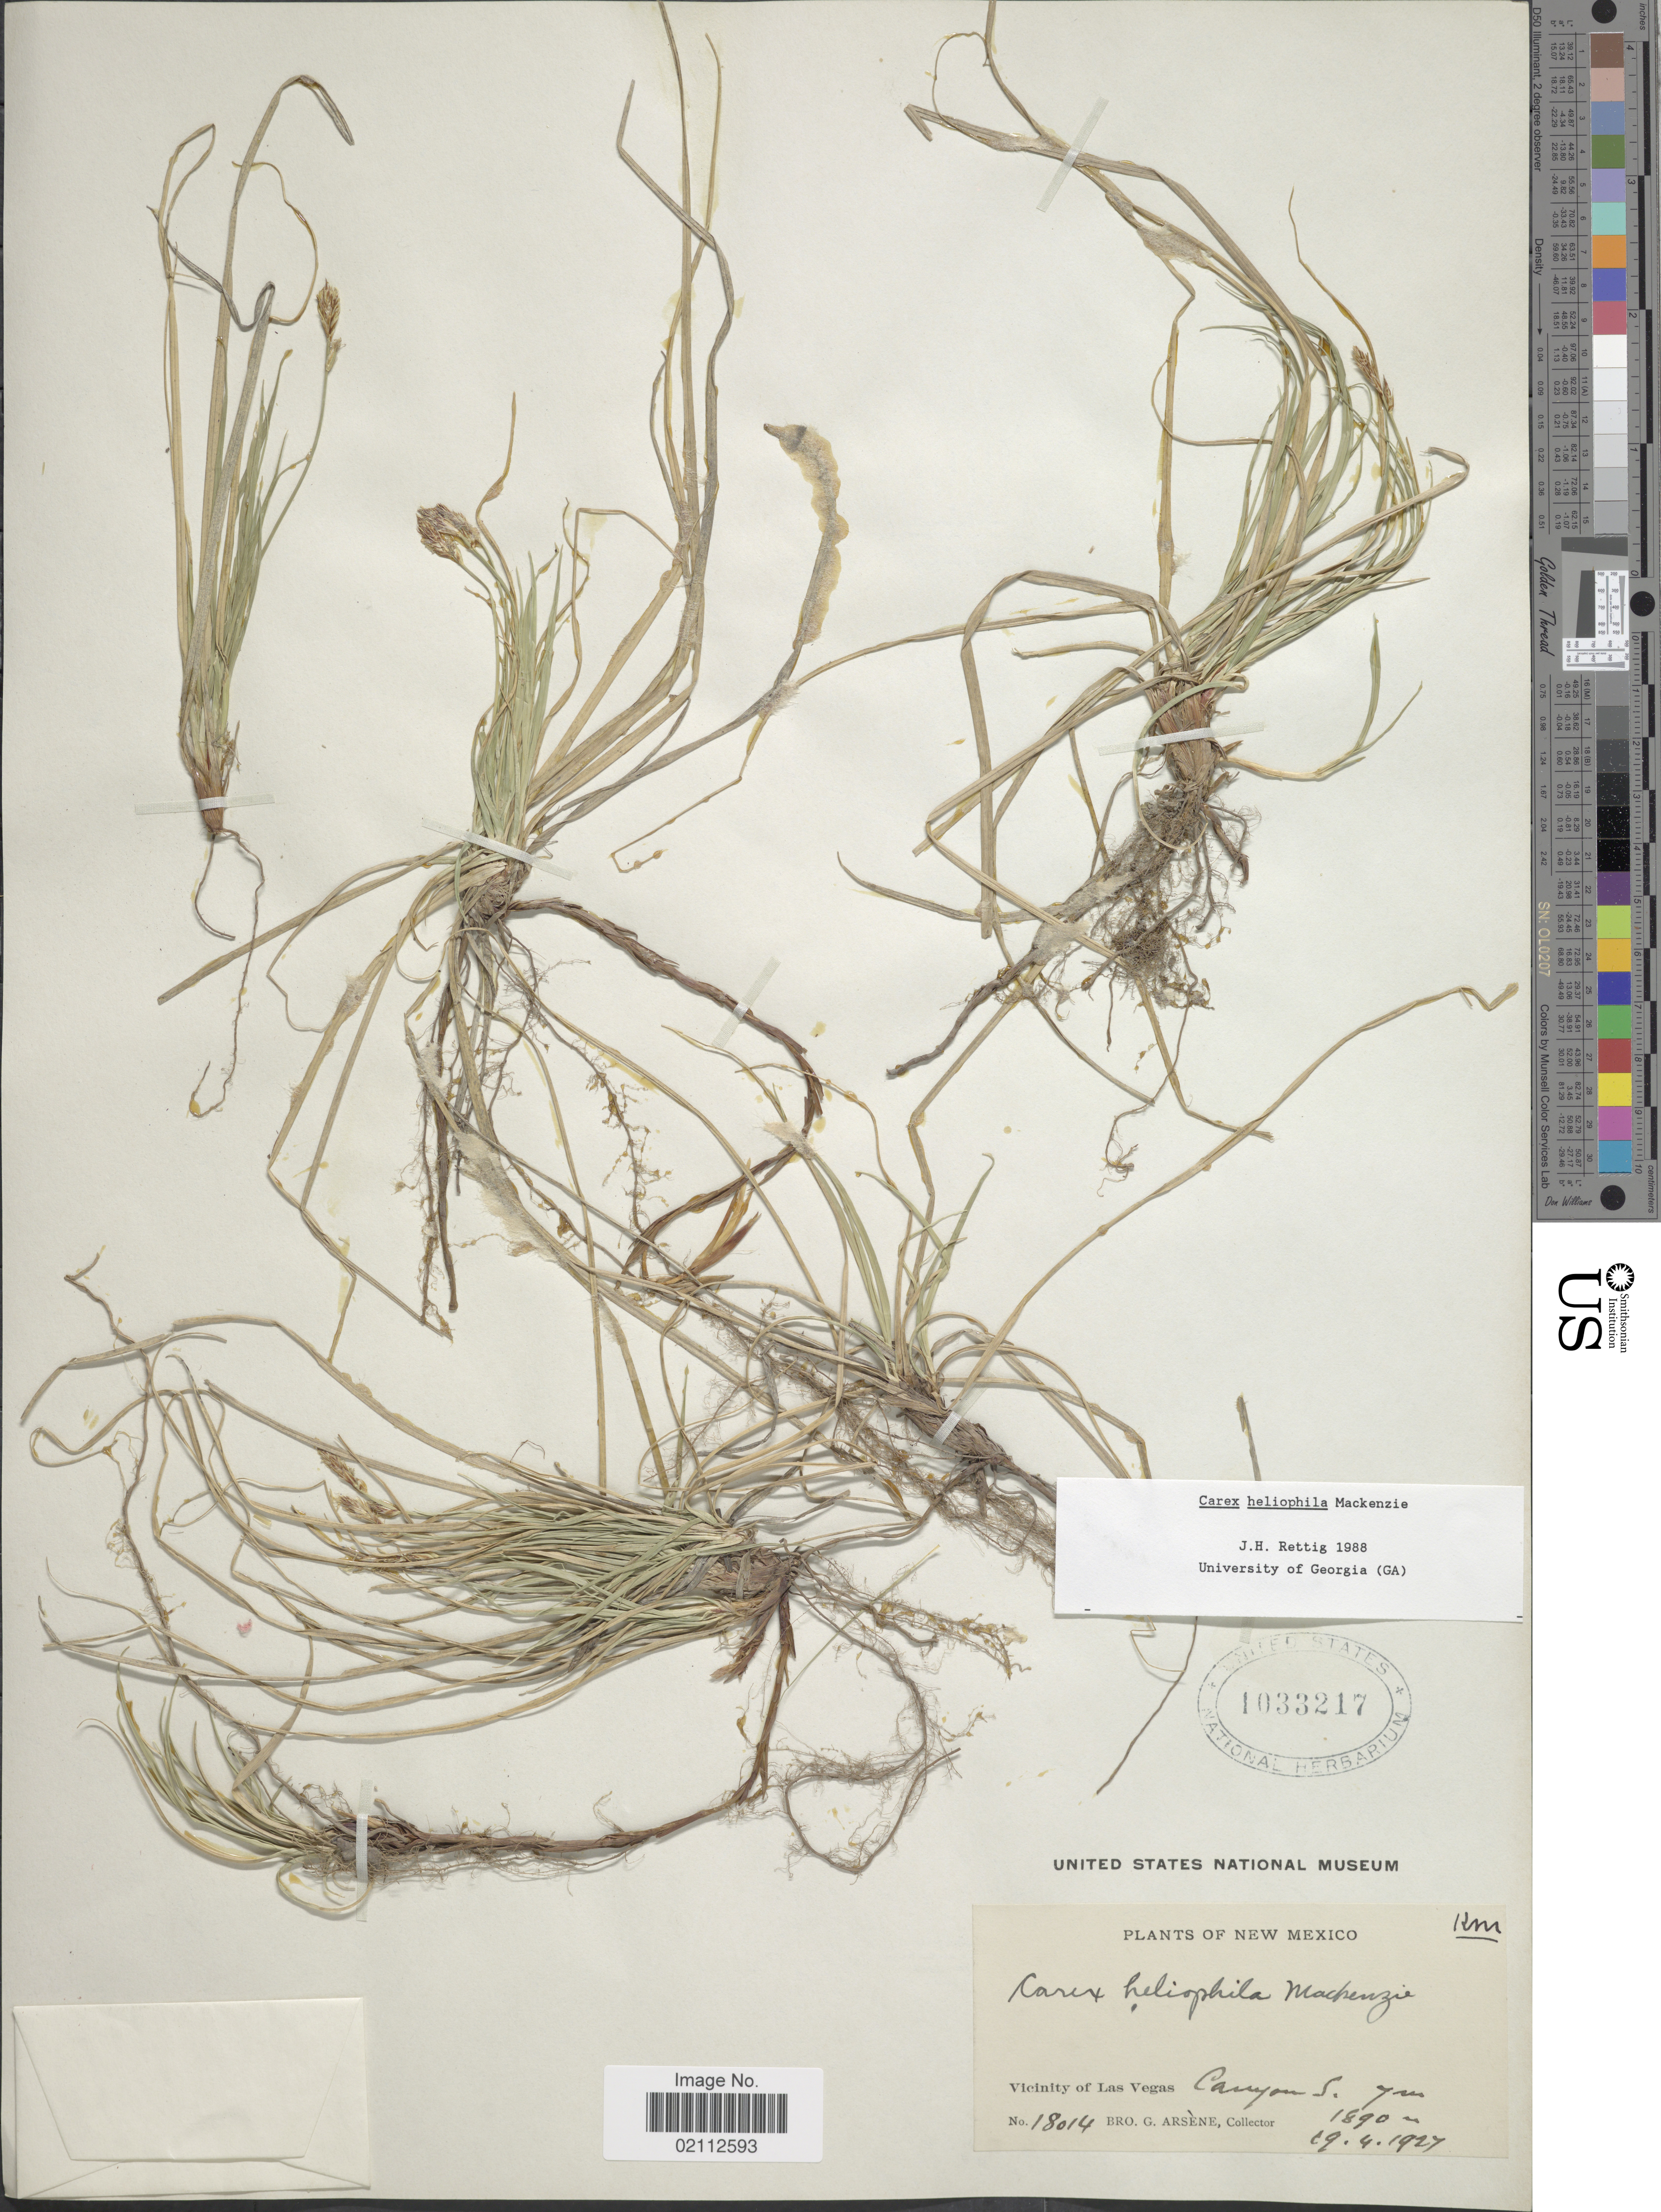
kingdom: Plantae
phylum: Tracheophyta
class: Liliopsida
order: Poales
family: Cyperaceae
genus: Carex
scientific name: Carex heliophila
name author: Mack.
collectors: Bro. G. Arsène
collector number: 18014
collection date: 1927-04-19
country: United States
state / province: New Mexico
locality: Vicinity of Las Vegas, Canyon S. 7 m.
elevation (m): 1890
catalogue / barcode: US 1033217